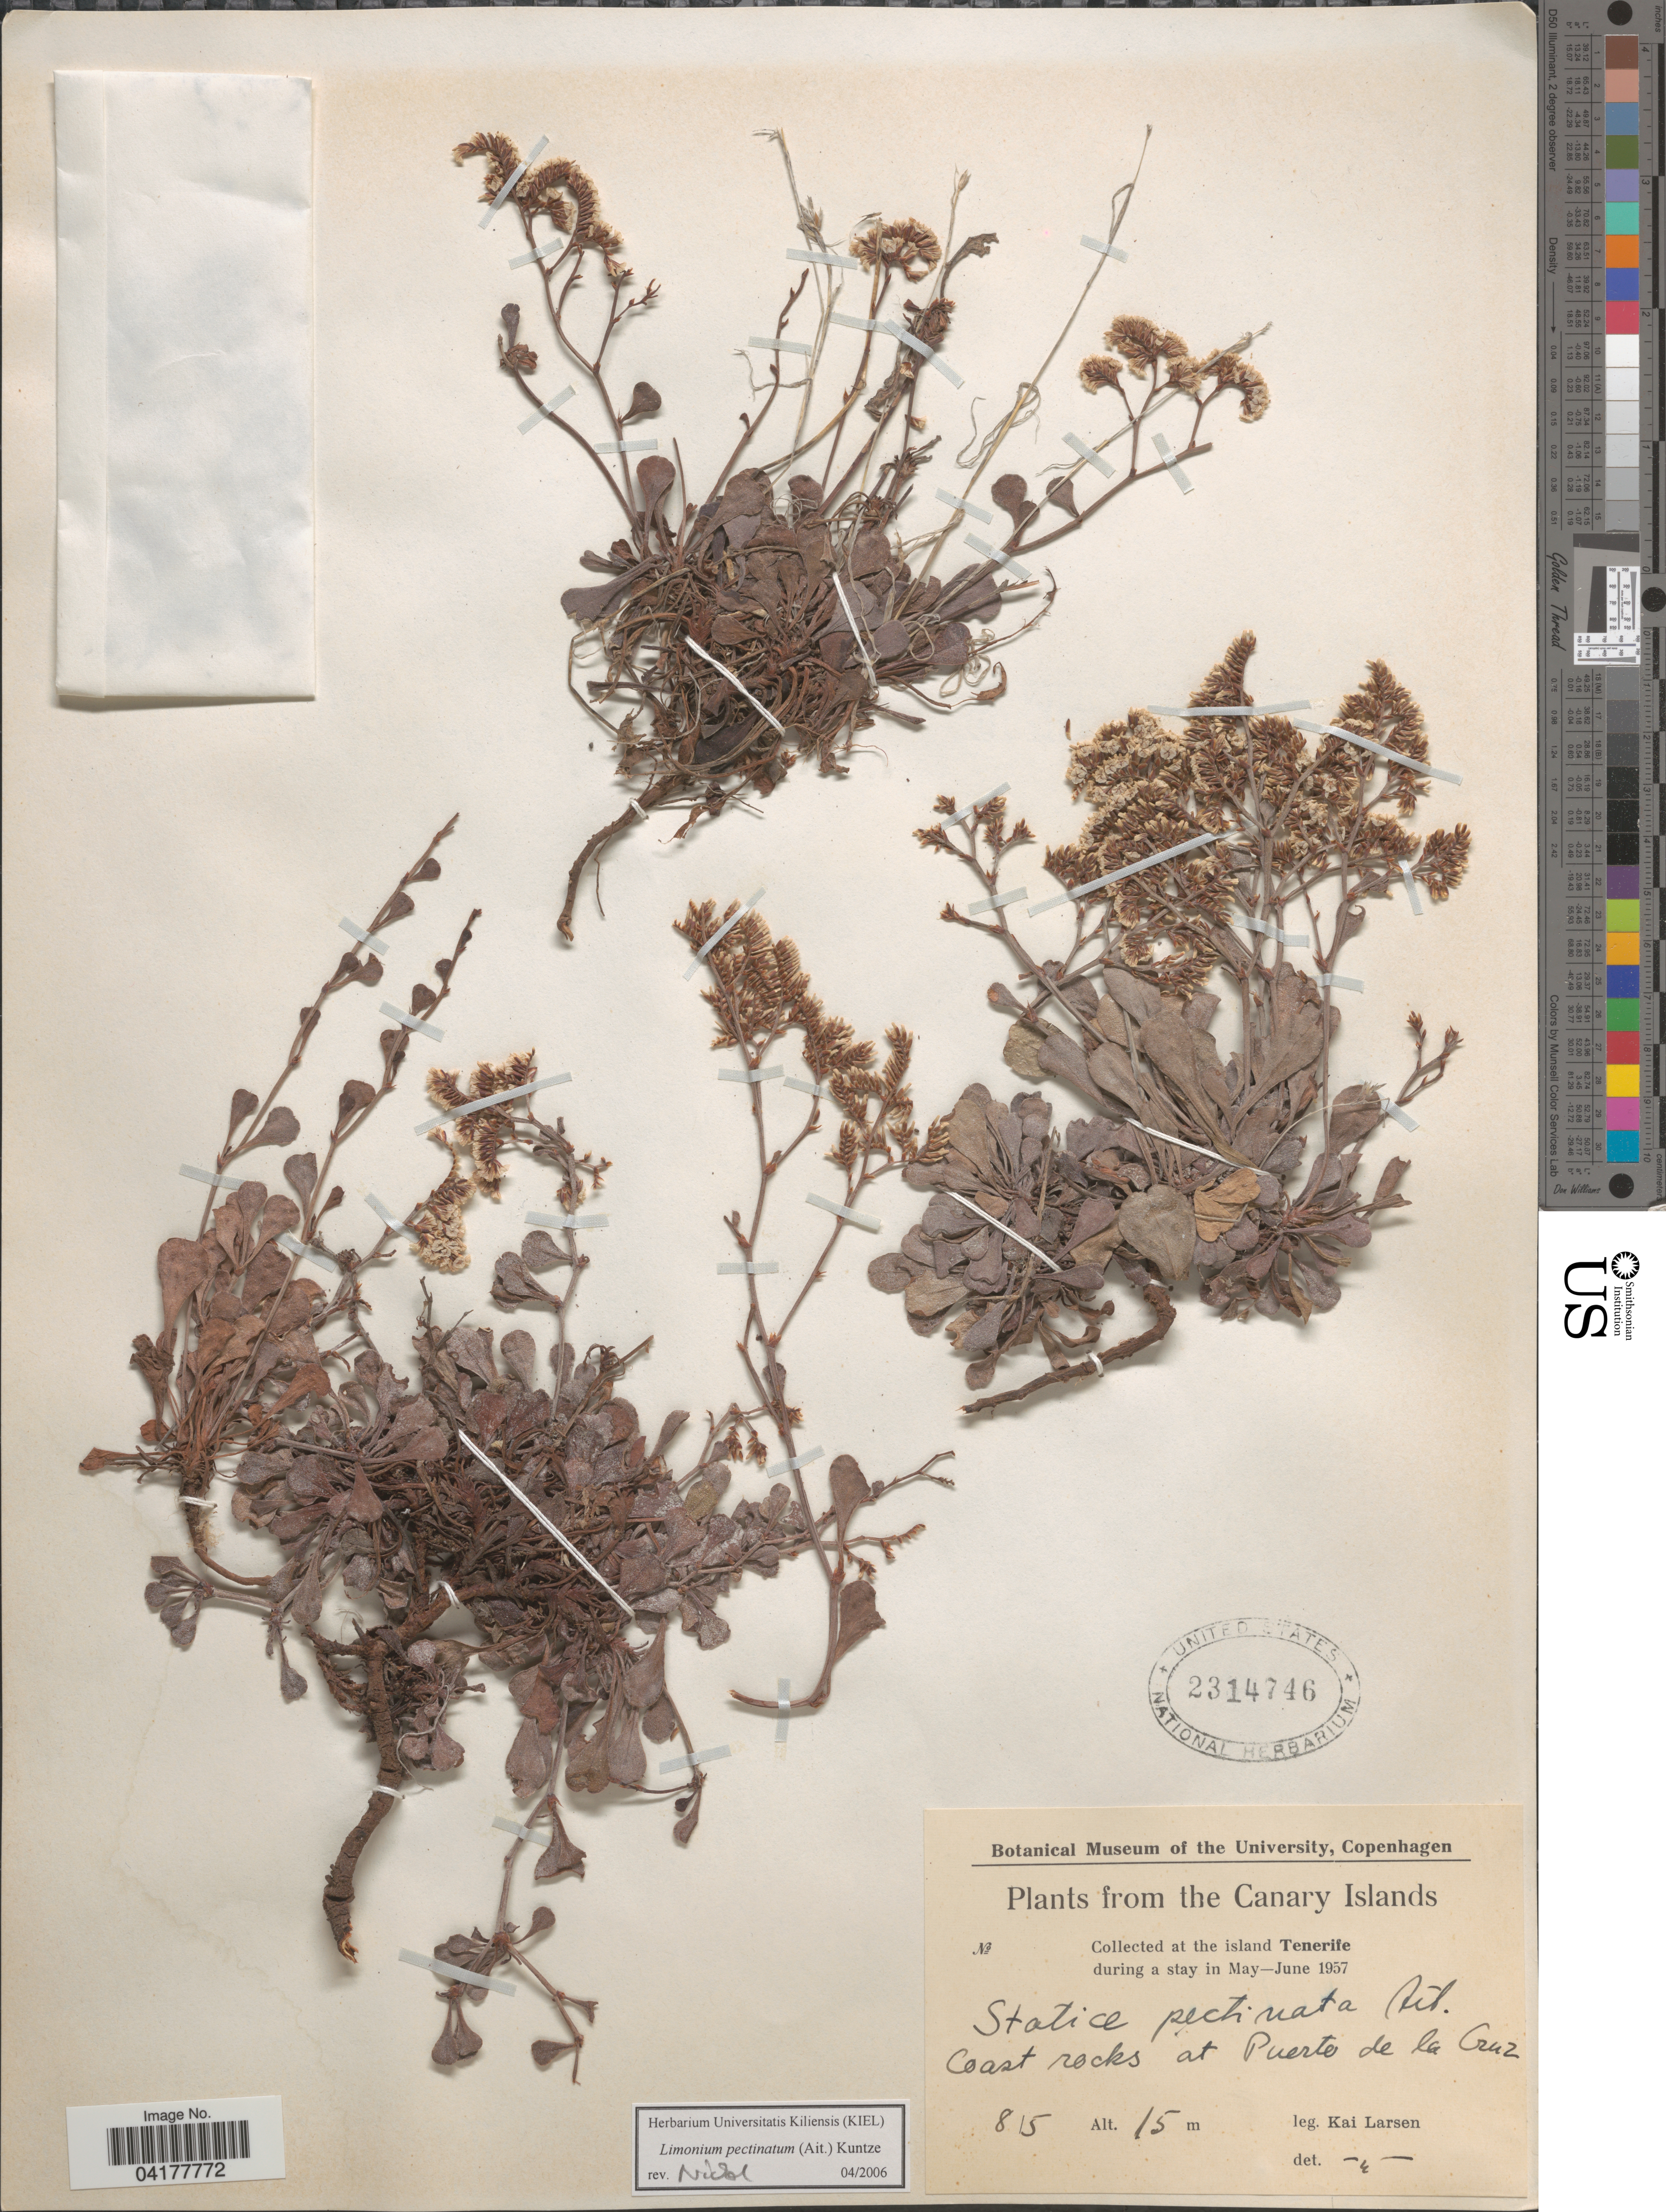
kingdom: Plantae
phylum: Tracheophyta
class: Magnoliopsida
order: Caryophyllales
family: Plumbaginaceae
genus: Limonium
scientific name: Limonium pectinatum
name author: Kuntze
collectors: K. Larsen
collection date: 1957-05-08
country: Spain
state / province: Canarias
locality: The Canary Islands. At the island Tenerife. Coast rocks at Puerto de la Cruz.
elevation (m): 15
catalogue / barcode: US 2314746